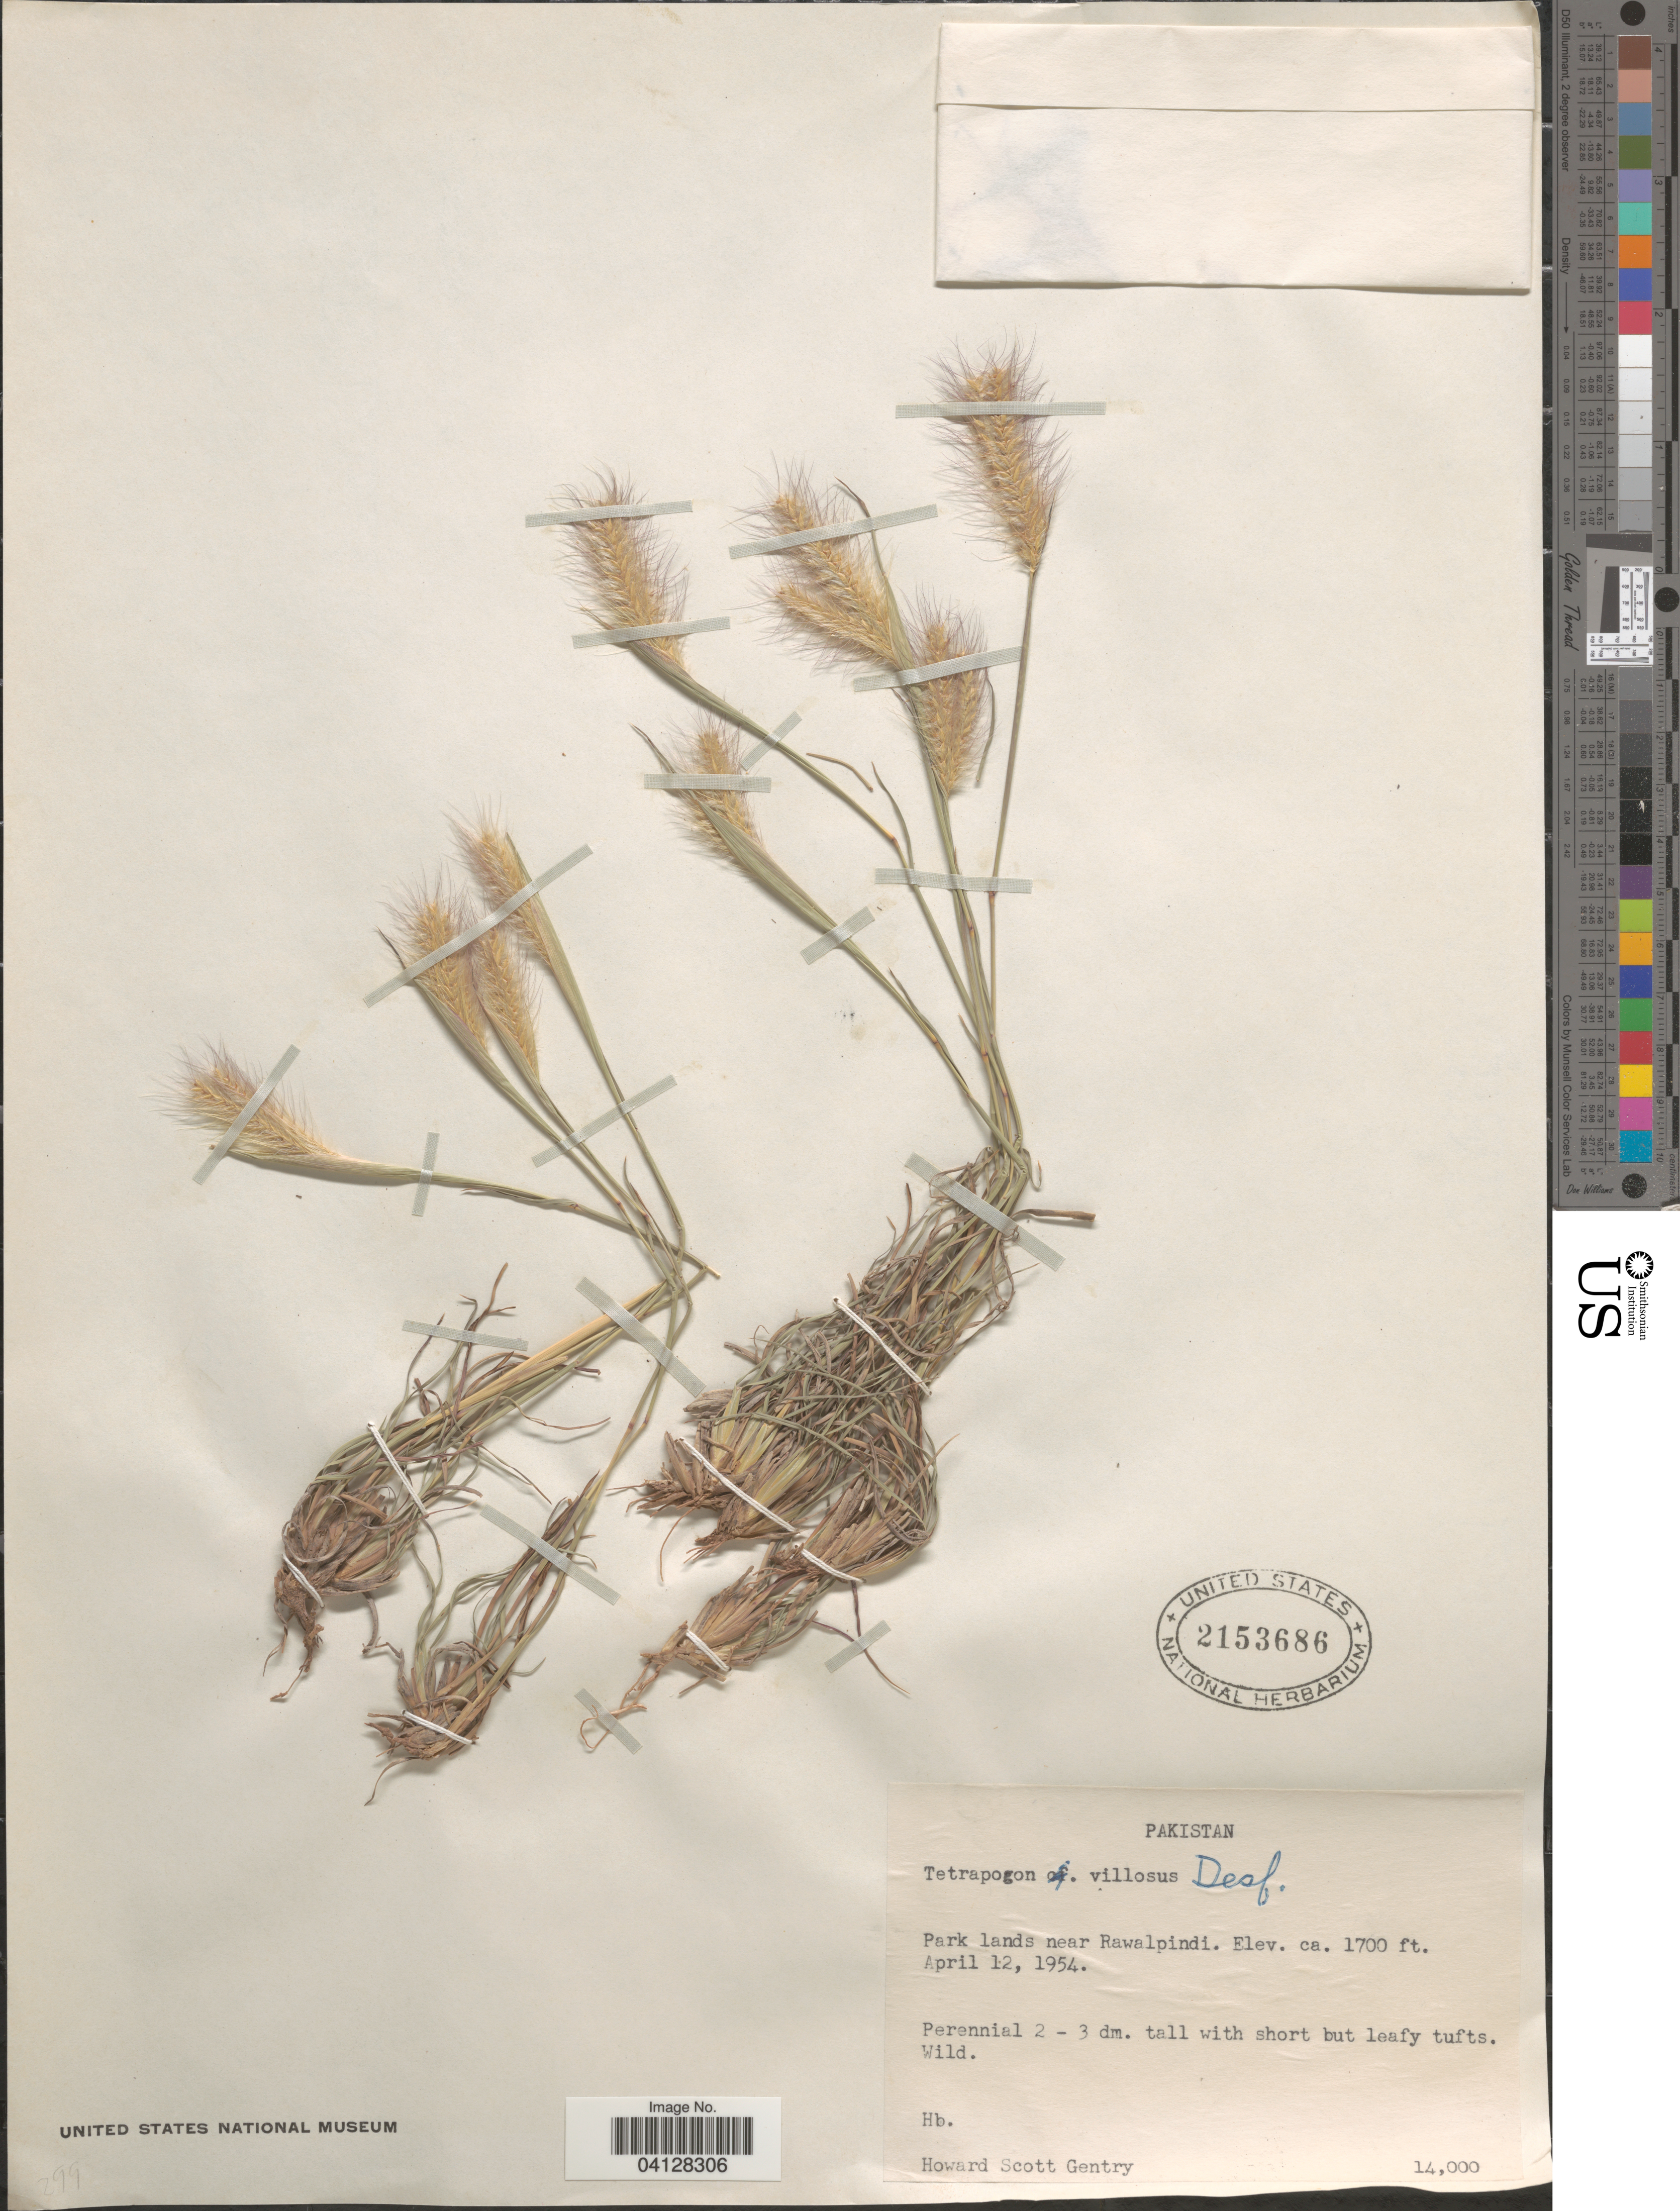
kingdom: Plantae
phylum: Tracheophyta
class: Liliopsida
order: Poales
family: Poaceae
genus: Tetrapogon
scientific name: Tetrapogon villosus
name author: Desf.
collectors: H. S. Gentry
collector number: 14000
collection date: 1954-04-12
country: Pakistan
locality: Park lands near Rawalpindi.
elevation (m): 518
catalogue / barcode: US 2153686